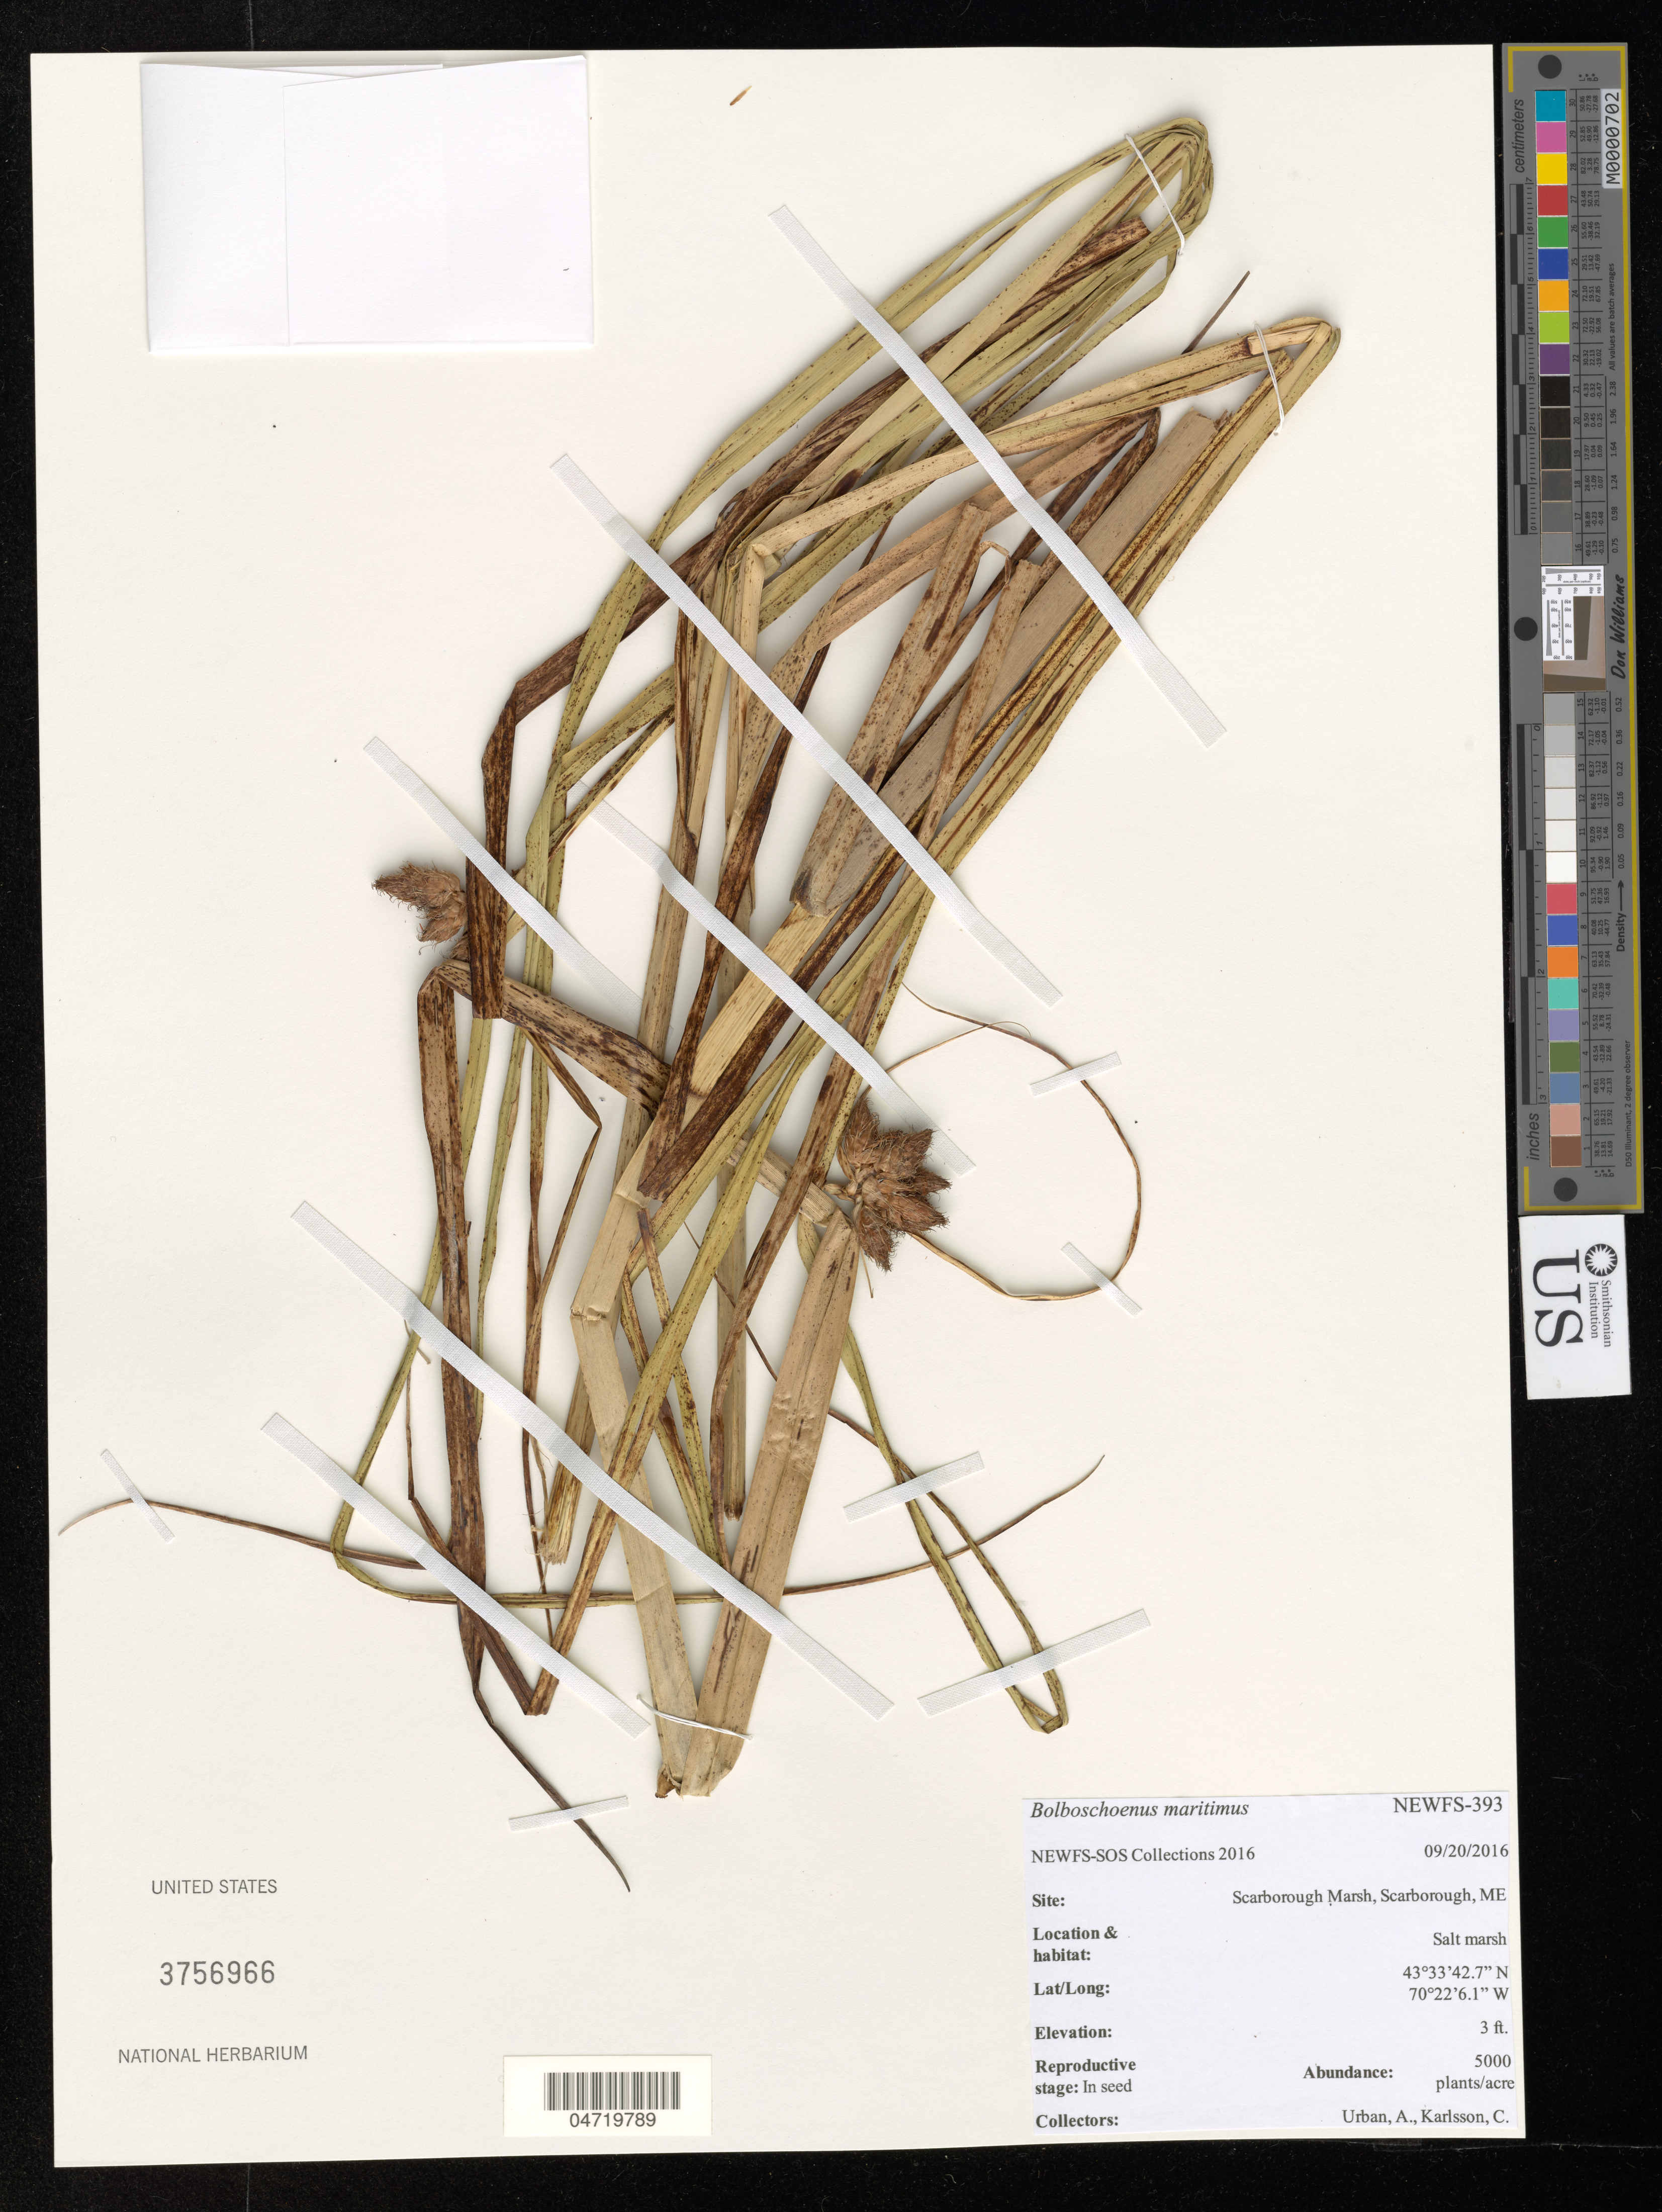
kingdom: Plantae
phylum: Tracheophyta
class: Liliopsida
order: Poales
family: Cyperaceae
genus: Bolboschoenus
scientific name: Bolboschoenus maritimus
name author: (L.) Palla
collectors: A. Urban & C. Karlsson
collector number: NWEFS-393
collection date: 2016-09-20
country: United States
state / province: Maine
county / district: Cumberland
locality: Scarborough Marsh, Scarborough, ME, Salt marsh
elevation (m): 1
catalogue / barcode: US 3756966